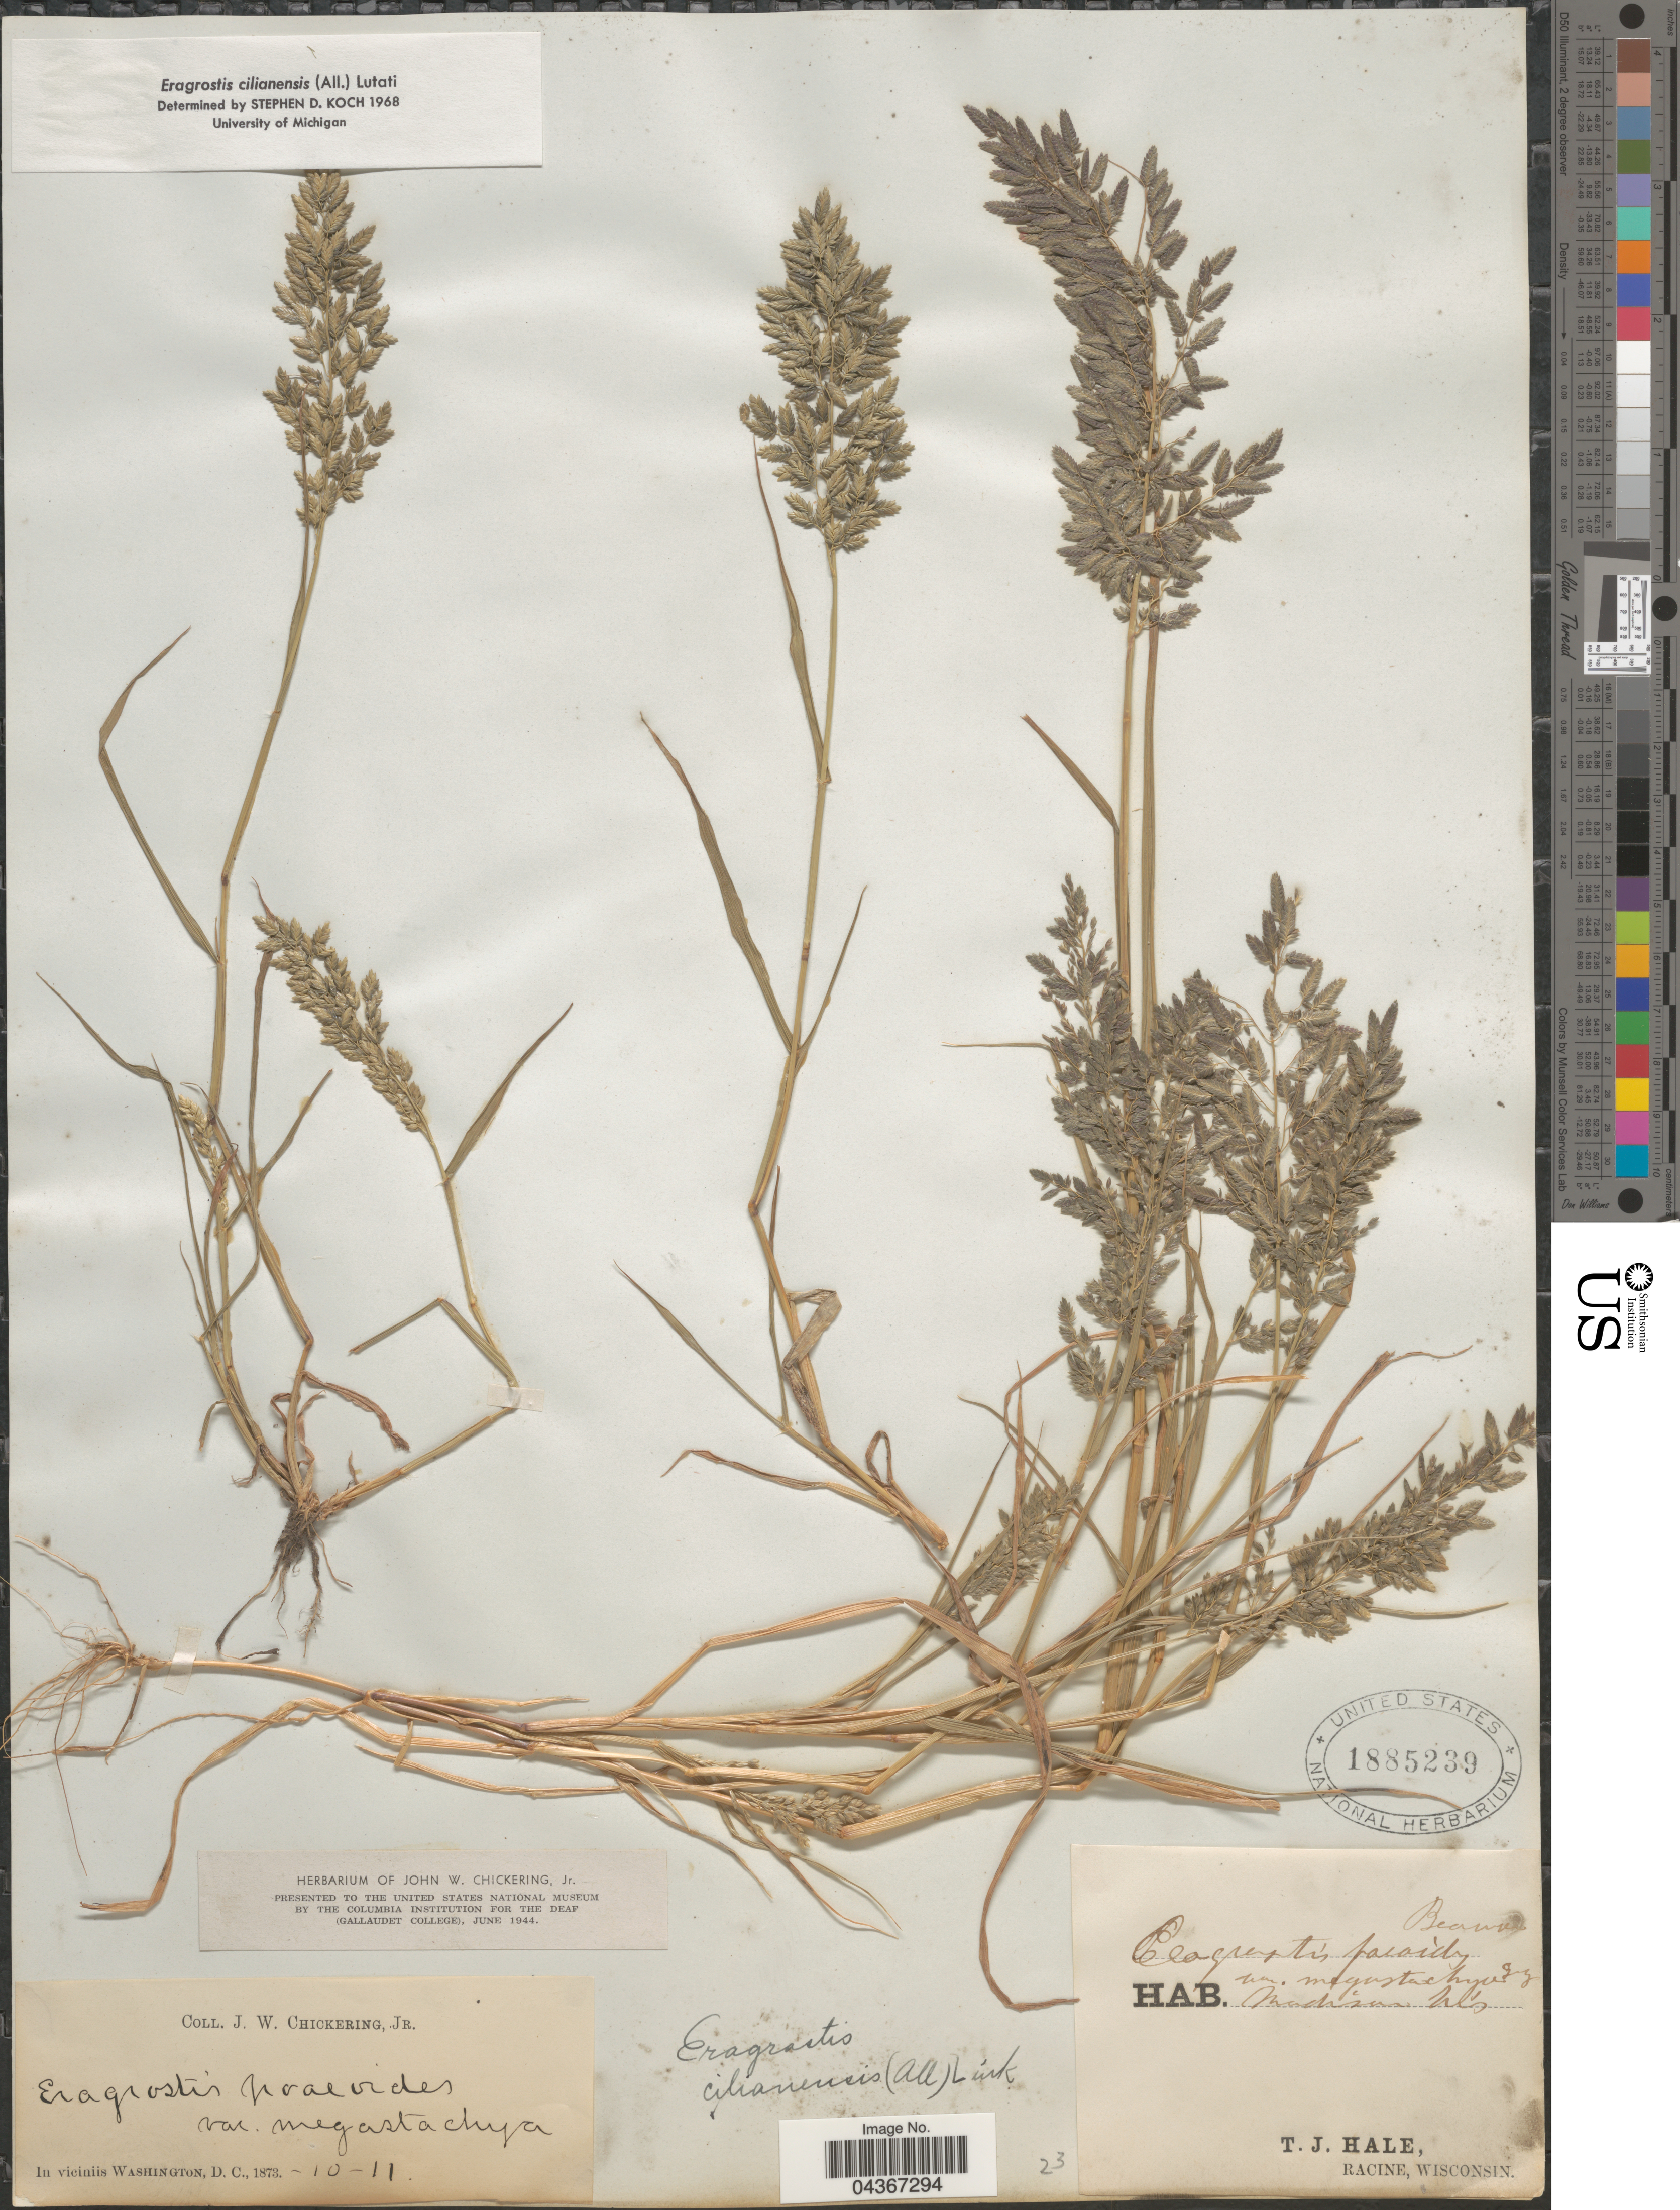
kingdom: Plantae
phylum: Tracheophyta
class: Liliopsida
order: Poales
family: Poaceae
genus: Eragrostis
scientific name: Eragrostis cilianensis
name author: (Bellardi) Vignolo ex Janch.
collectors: J. W. Chickering Jr.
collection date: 1873-11-10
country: United States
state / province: District of Columbia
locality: In viciniis Washington, D. C.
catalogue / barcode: US 1885239-2